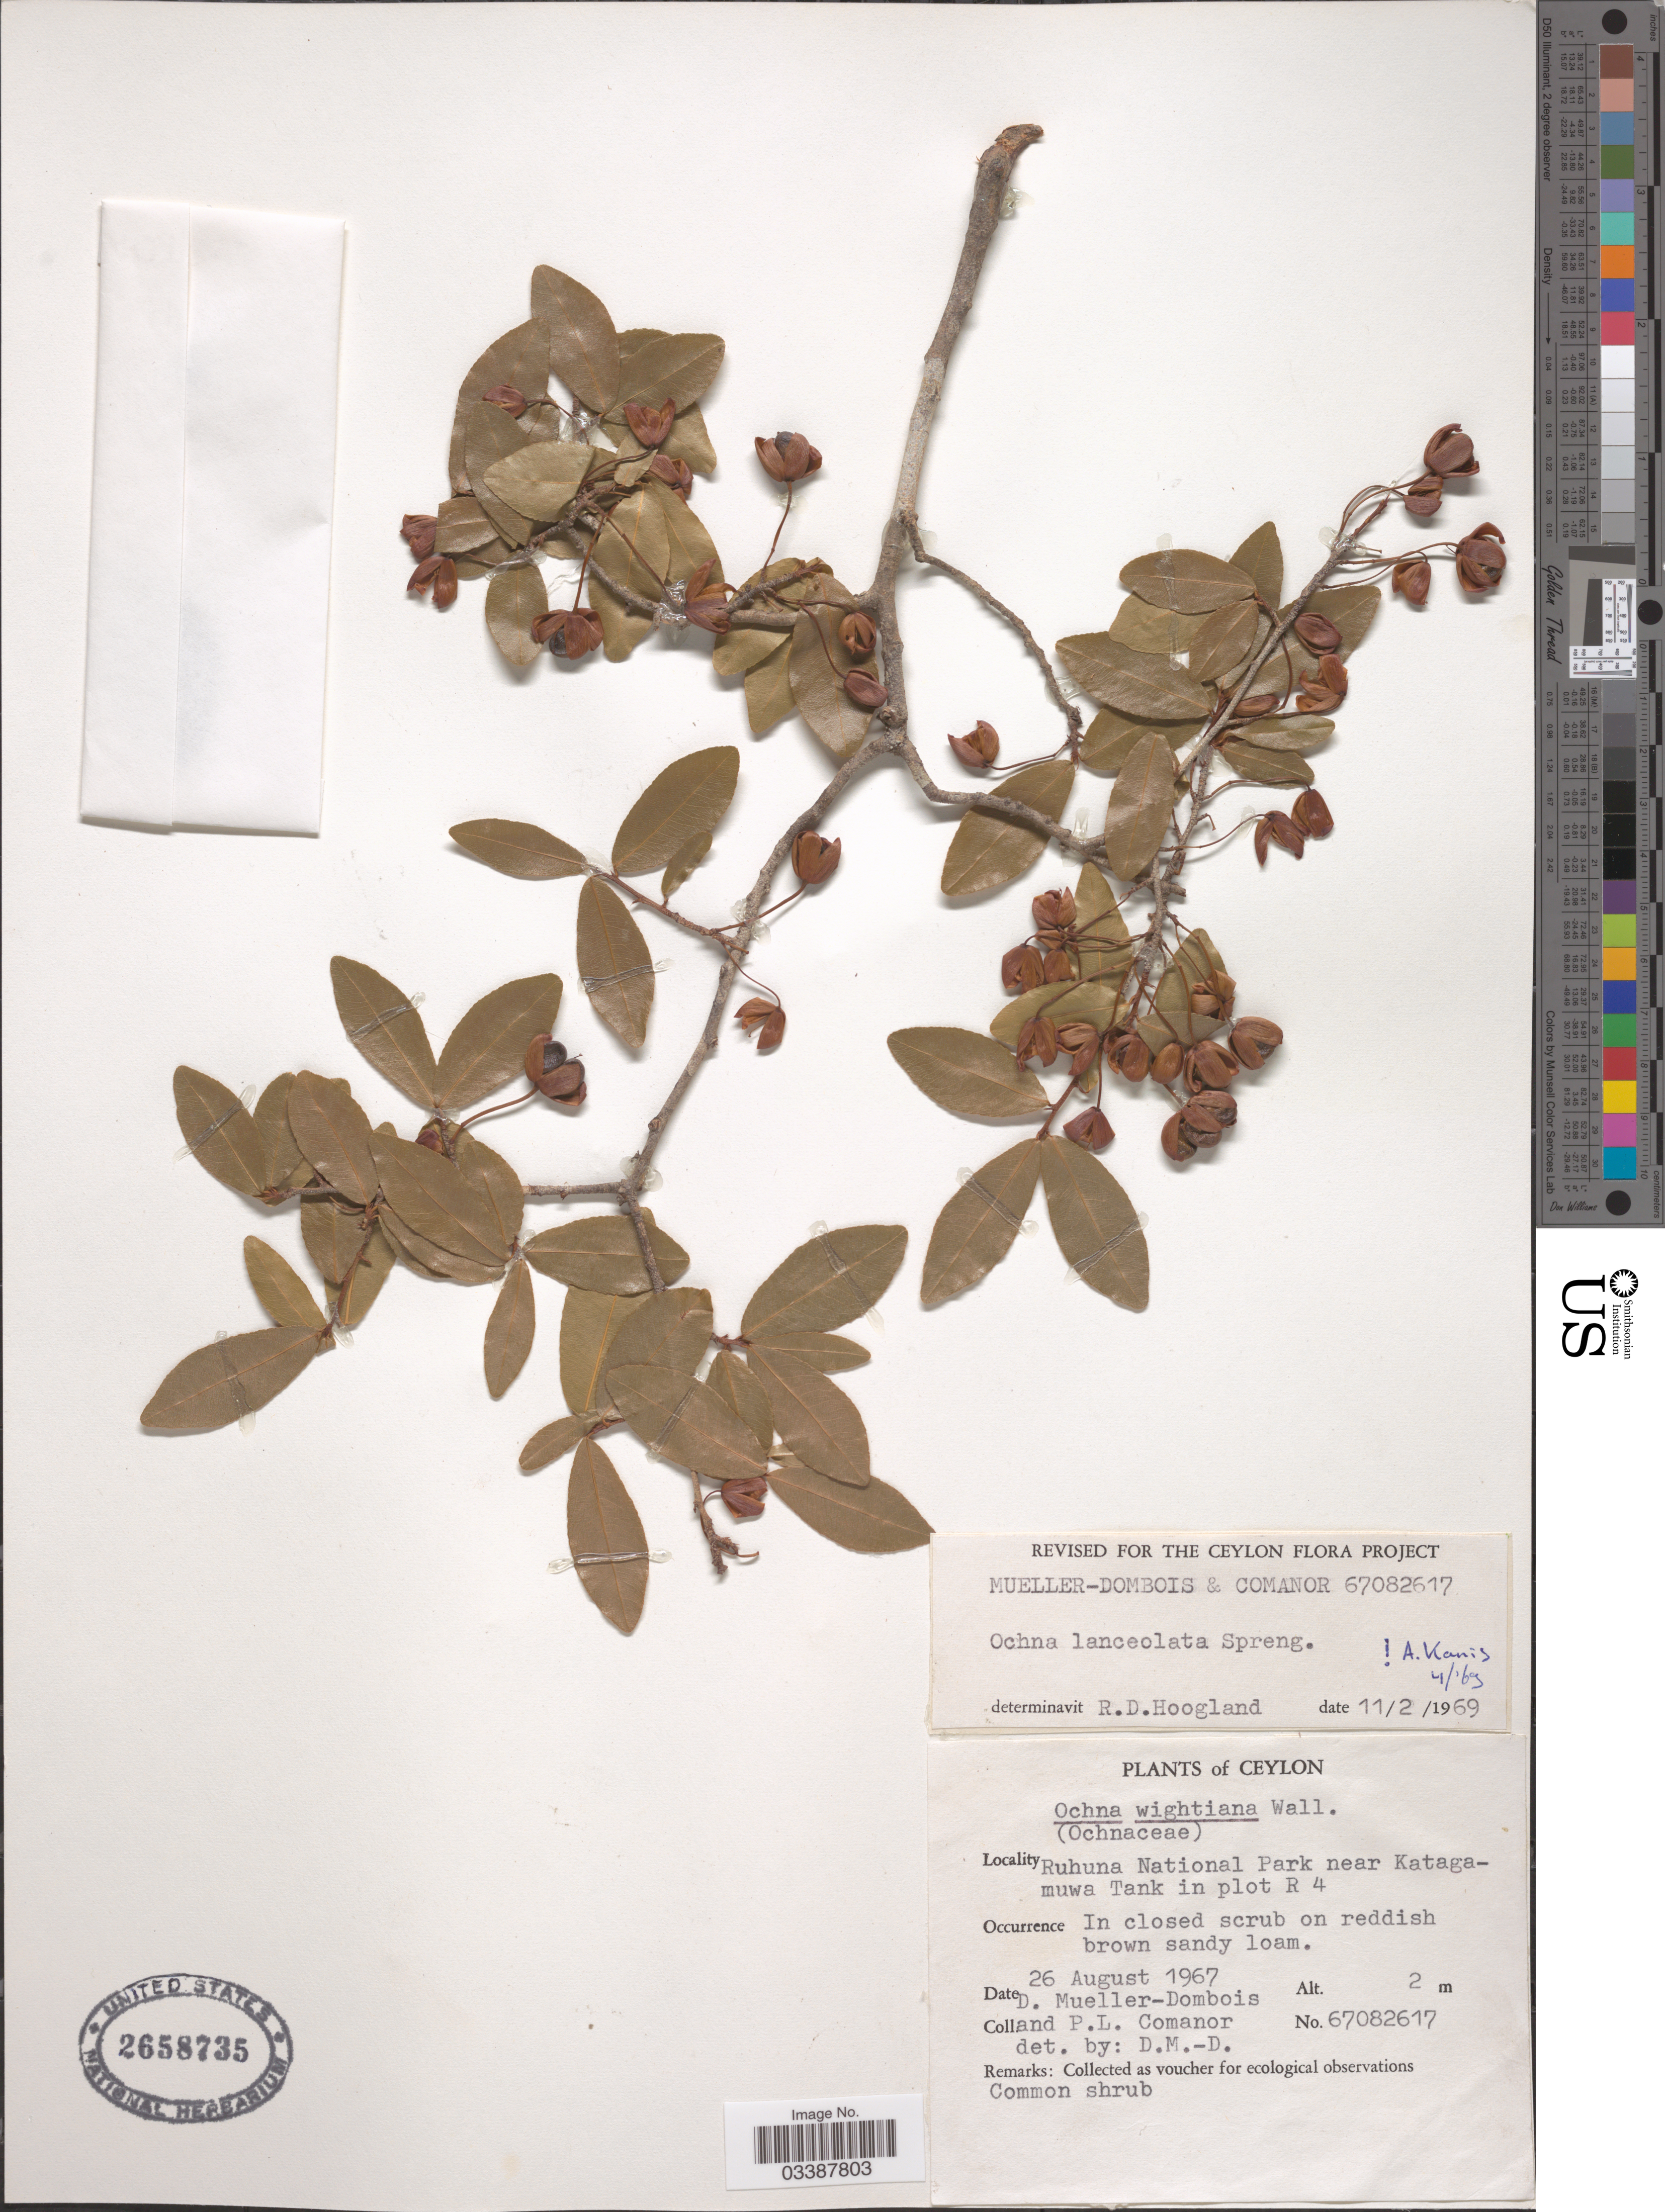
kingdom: Plantae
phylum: Tracheophyta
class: Magnoliopsida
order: Malpighiales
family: Ochnaceae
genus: Ochna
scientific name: Ochna lanceolata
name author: Spreng.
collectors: D. Mueller-Dombois & P. Comanor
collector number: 67082617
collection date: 1967-08-26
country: Sri Lanka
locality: Ceylon. Ruhuna National Park near Katagamuwa Tank in plot R4.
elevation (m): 2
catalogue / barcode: US 2658735